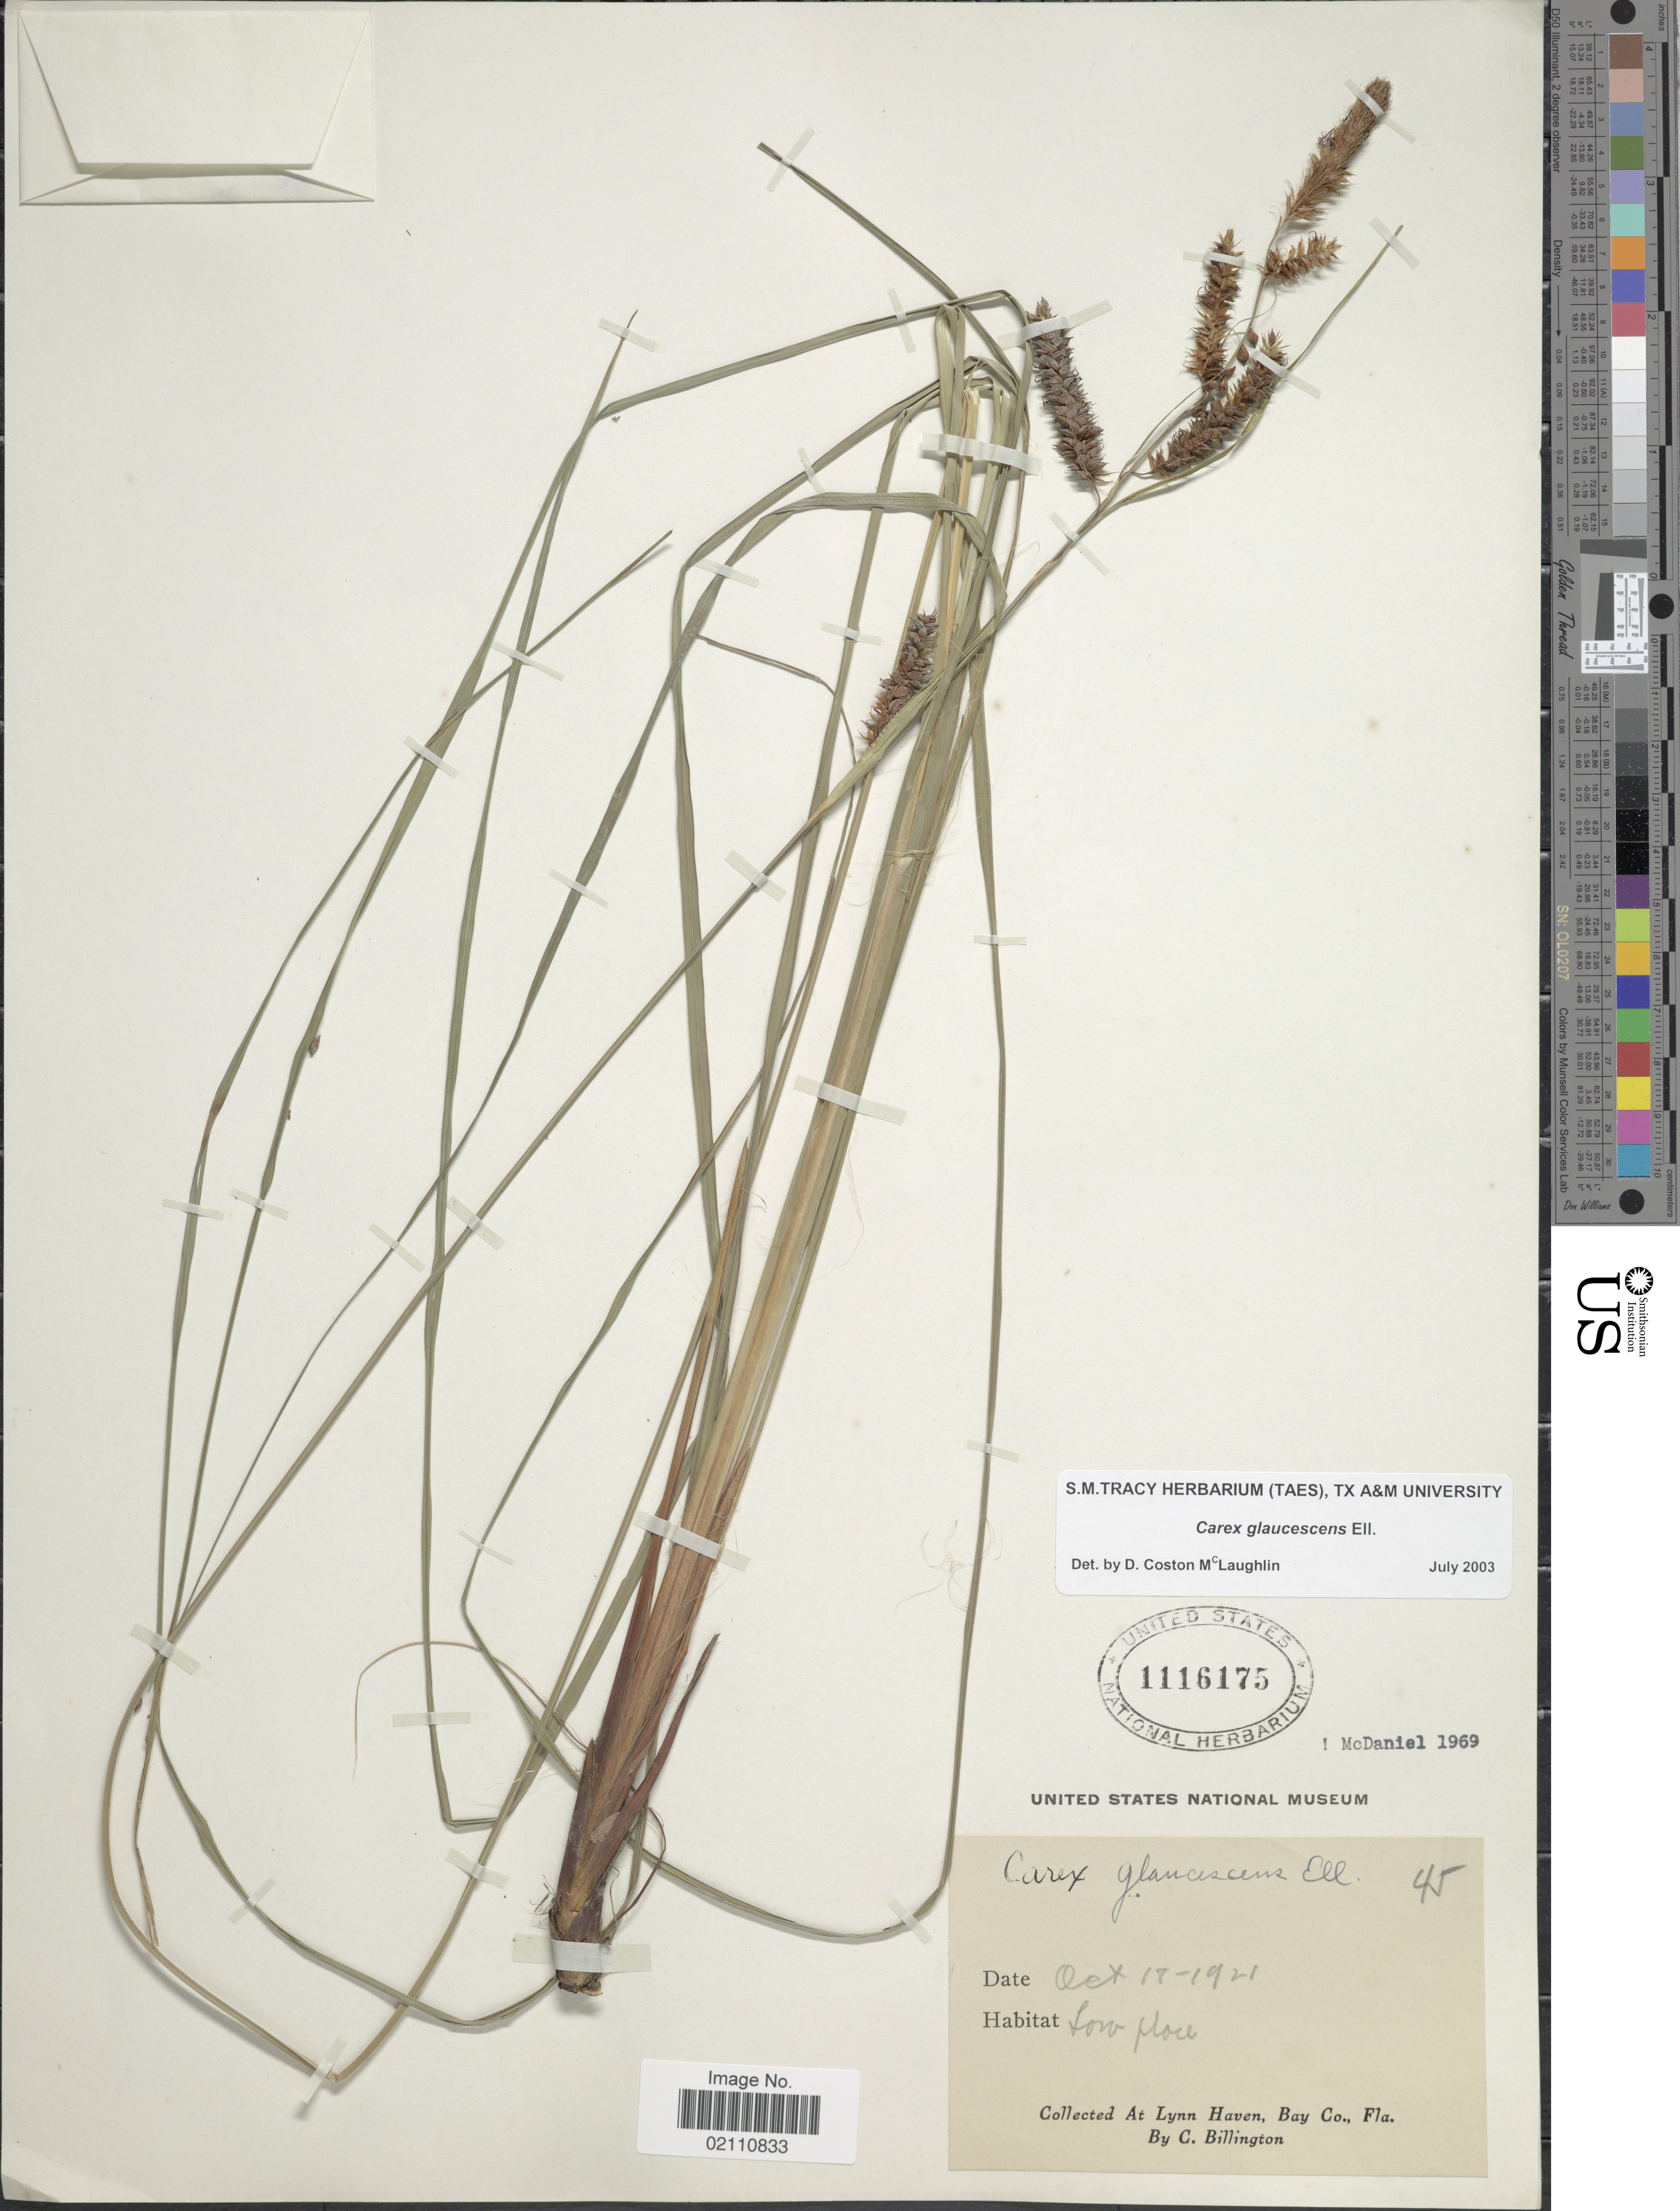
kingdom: Plantae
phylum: Tracheophyta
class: Liliopsida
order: Poales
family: Cyperaceae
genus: Carex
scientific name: Carex glaucescens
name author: Elliott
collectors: C. Billington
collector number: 45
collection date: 1921-10-17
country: United States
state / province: Florida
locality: At Lynn Haven, Bay Co., Fla.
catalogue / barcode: US 1116175